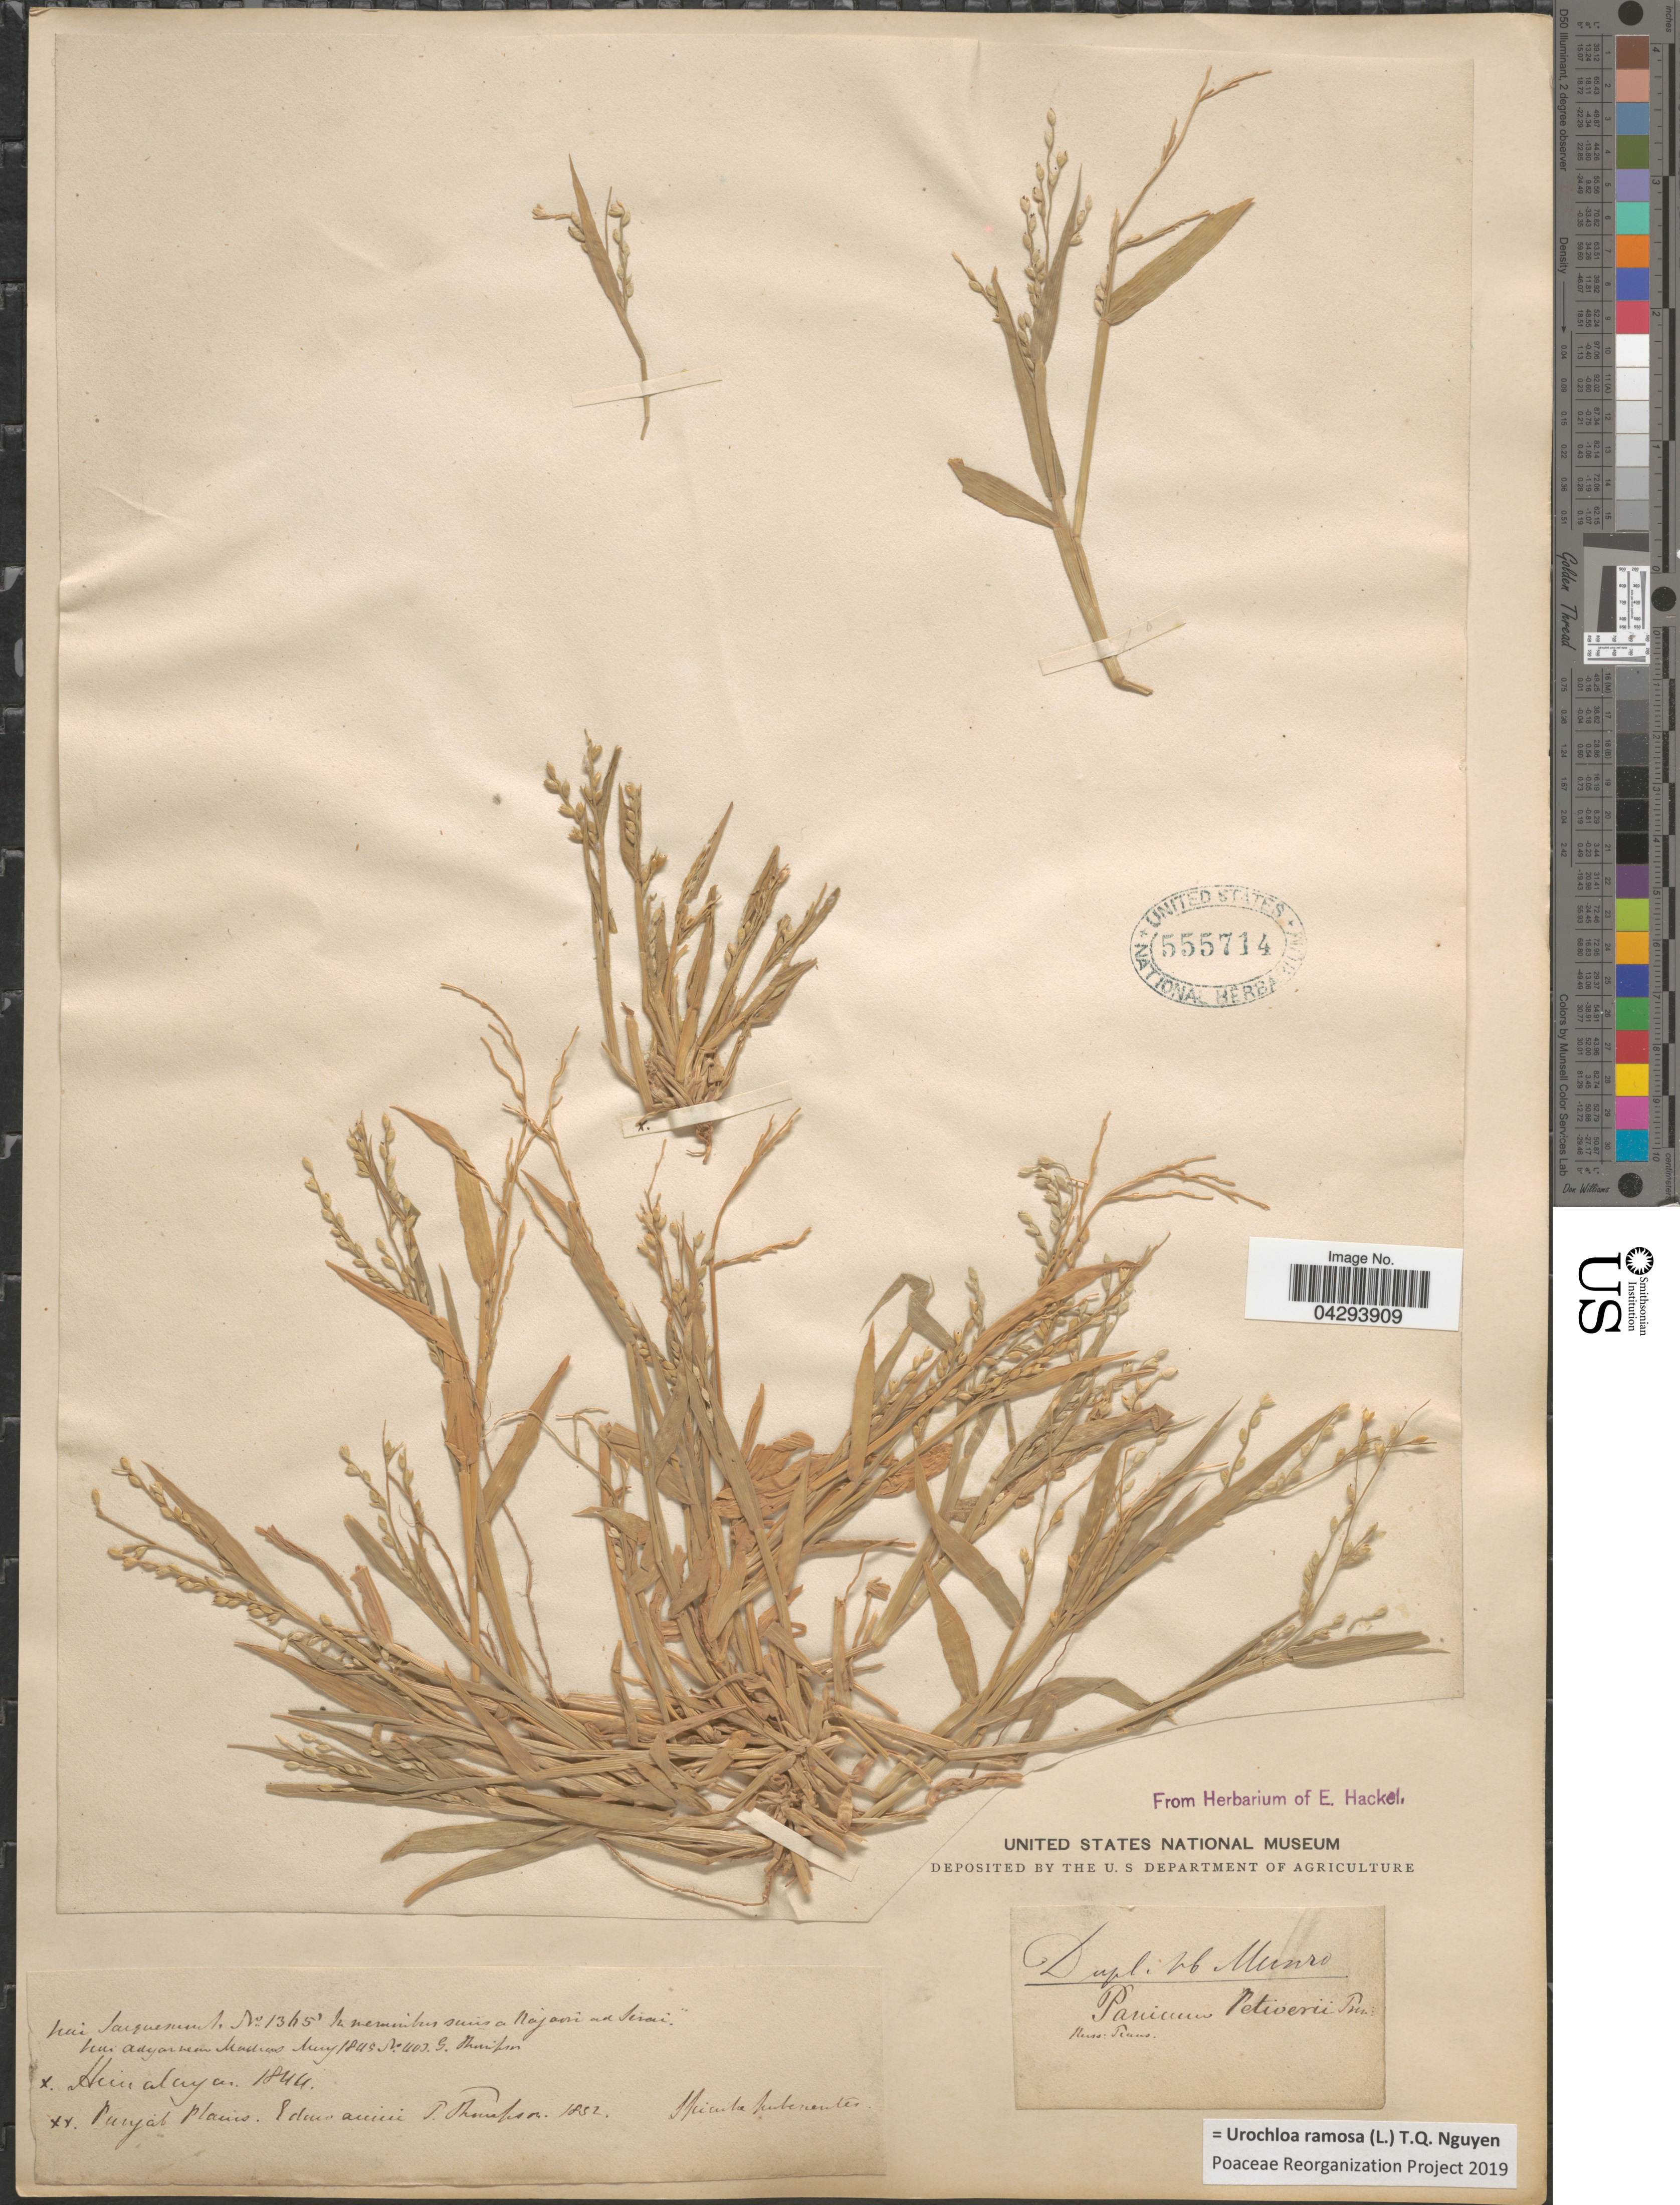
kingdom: Plantae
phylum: Tracheophyta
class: Liliopsida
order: Poales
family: Poaceae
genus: Urochloa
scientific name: Urochloa ramosa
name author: T.Q. Nguyen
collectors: T. Thompson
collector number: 1365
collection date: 1845-05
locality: Himalaya. Punjab Plains.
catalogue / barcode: US 555714